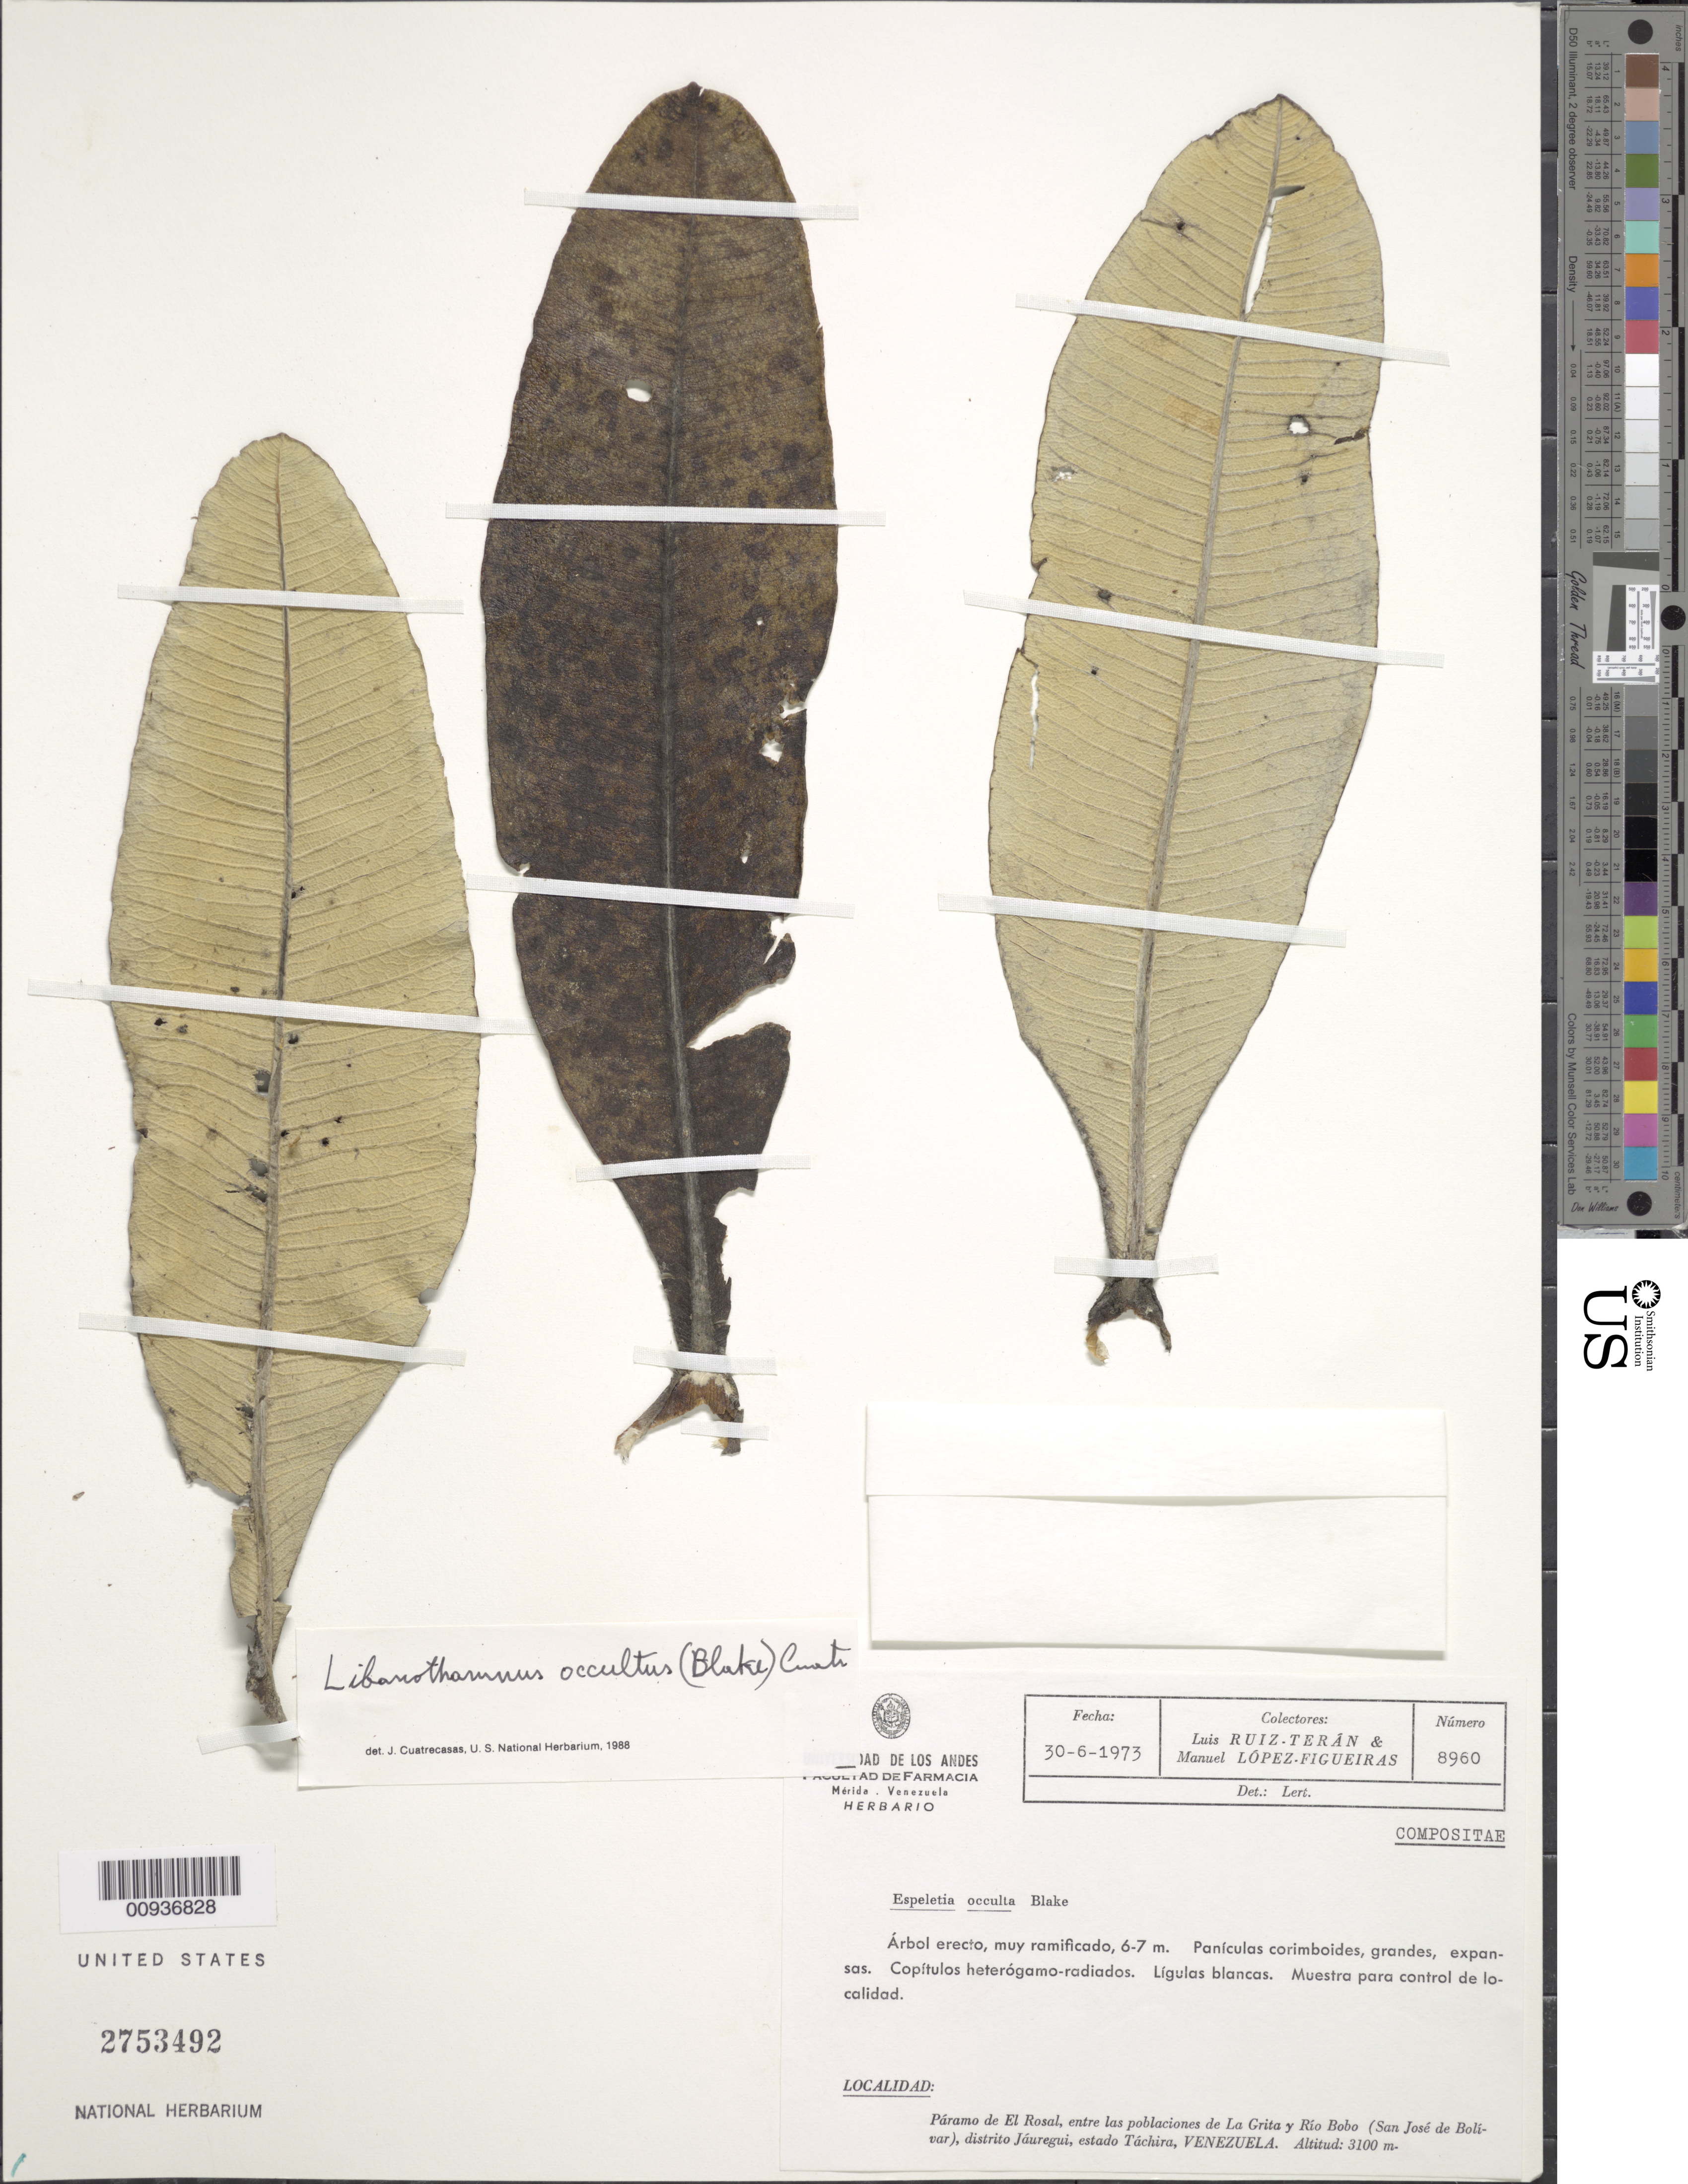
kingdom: Plantae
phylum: Tracheophyta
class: Magnoliopsida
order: Asterales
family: Asteraceae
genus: Libanothamnus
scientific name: Libanothamnus occultus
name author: (S.F. Blake) Cuatrec.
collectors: L. E. Ruíz-Terán & M. López Figueiras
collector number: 8960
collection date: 1973-06-30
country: Venezuela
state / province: Táchira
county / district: Jaúregui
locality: Páramo de El Rosal. Entre las poblaciones de La Grita y Río Bobo (San José de Bolívar).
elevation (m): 3100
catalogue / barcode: US 2753492